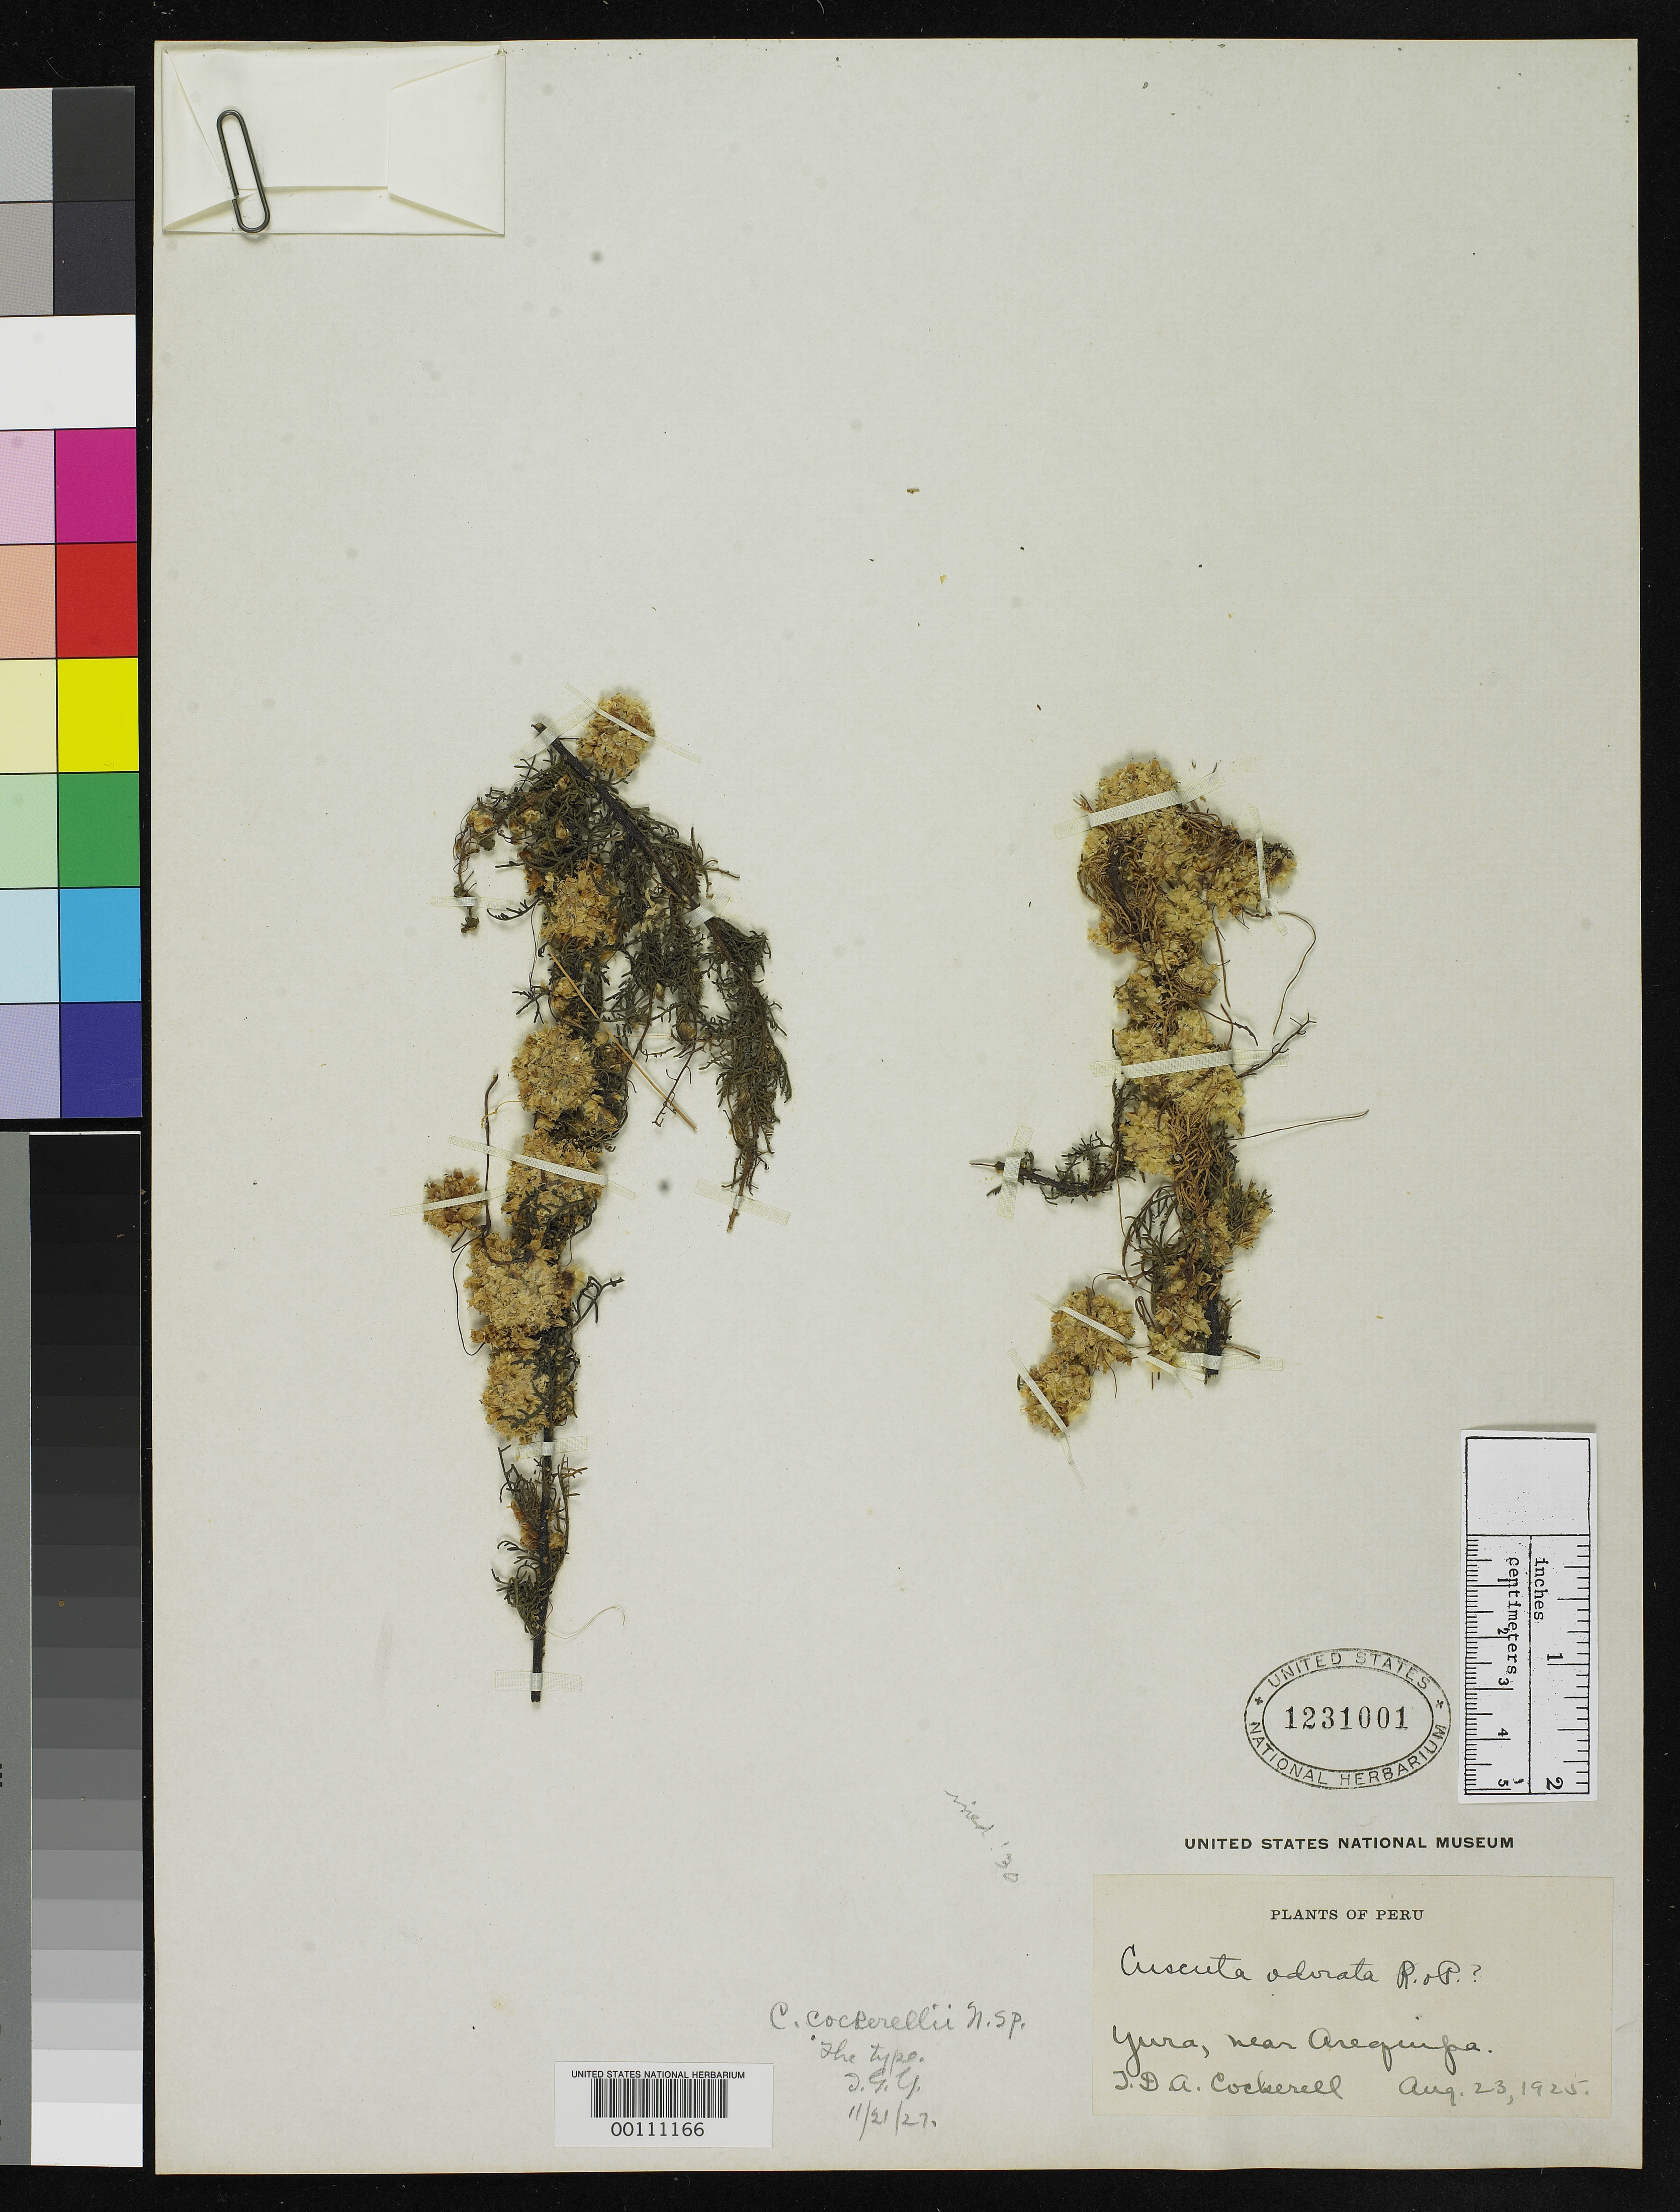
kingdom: Plantae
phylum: Tracheophyta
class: Magnoliopsida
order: Solanales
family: Convolvulaceae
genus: Cuscuta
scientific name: Cuscuta cockerellii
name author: Yunck.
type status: Holotype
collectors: T. Cockerell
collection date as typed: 23 Aug 1925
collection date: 1925-08-23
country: Peru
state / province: Arequipa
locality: Yura, near Arequipa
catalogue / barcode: US 1231001